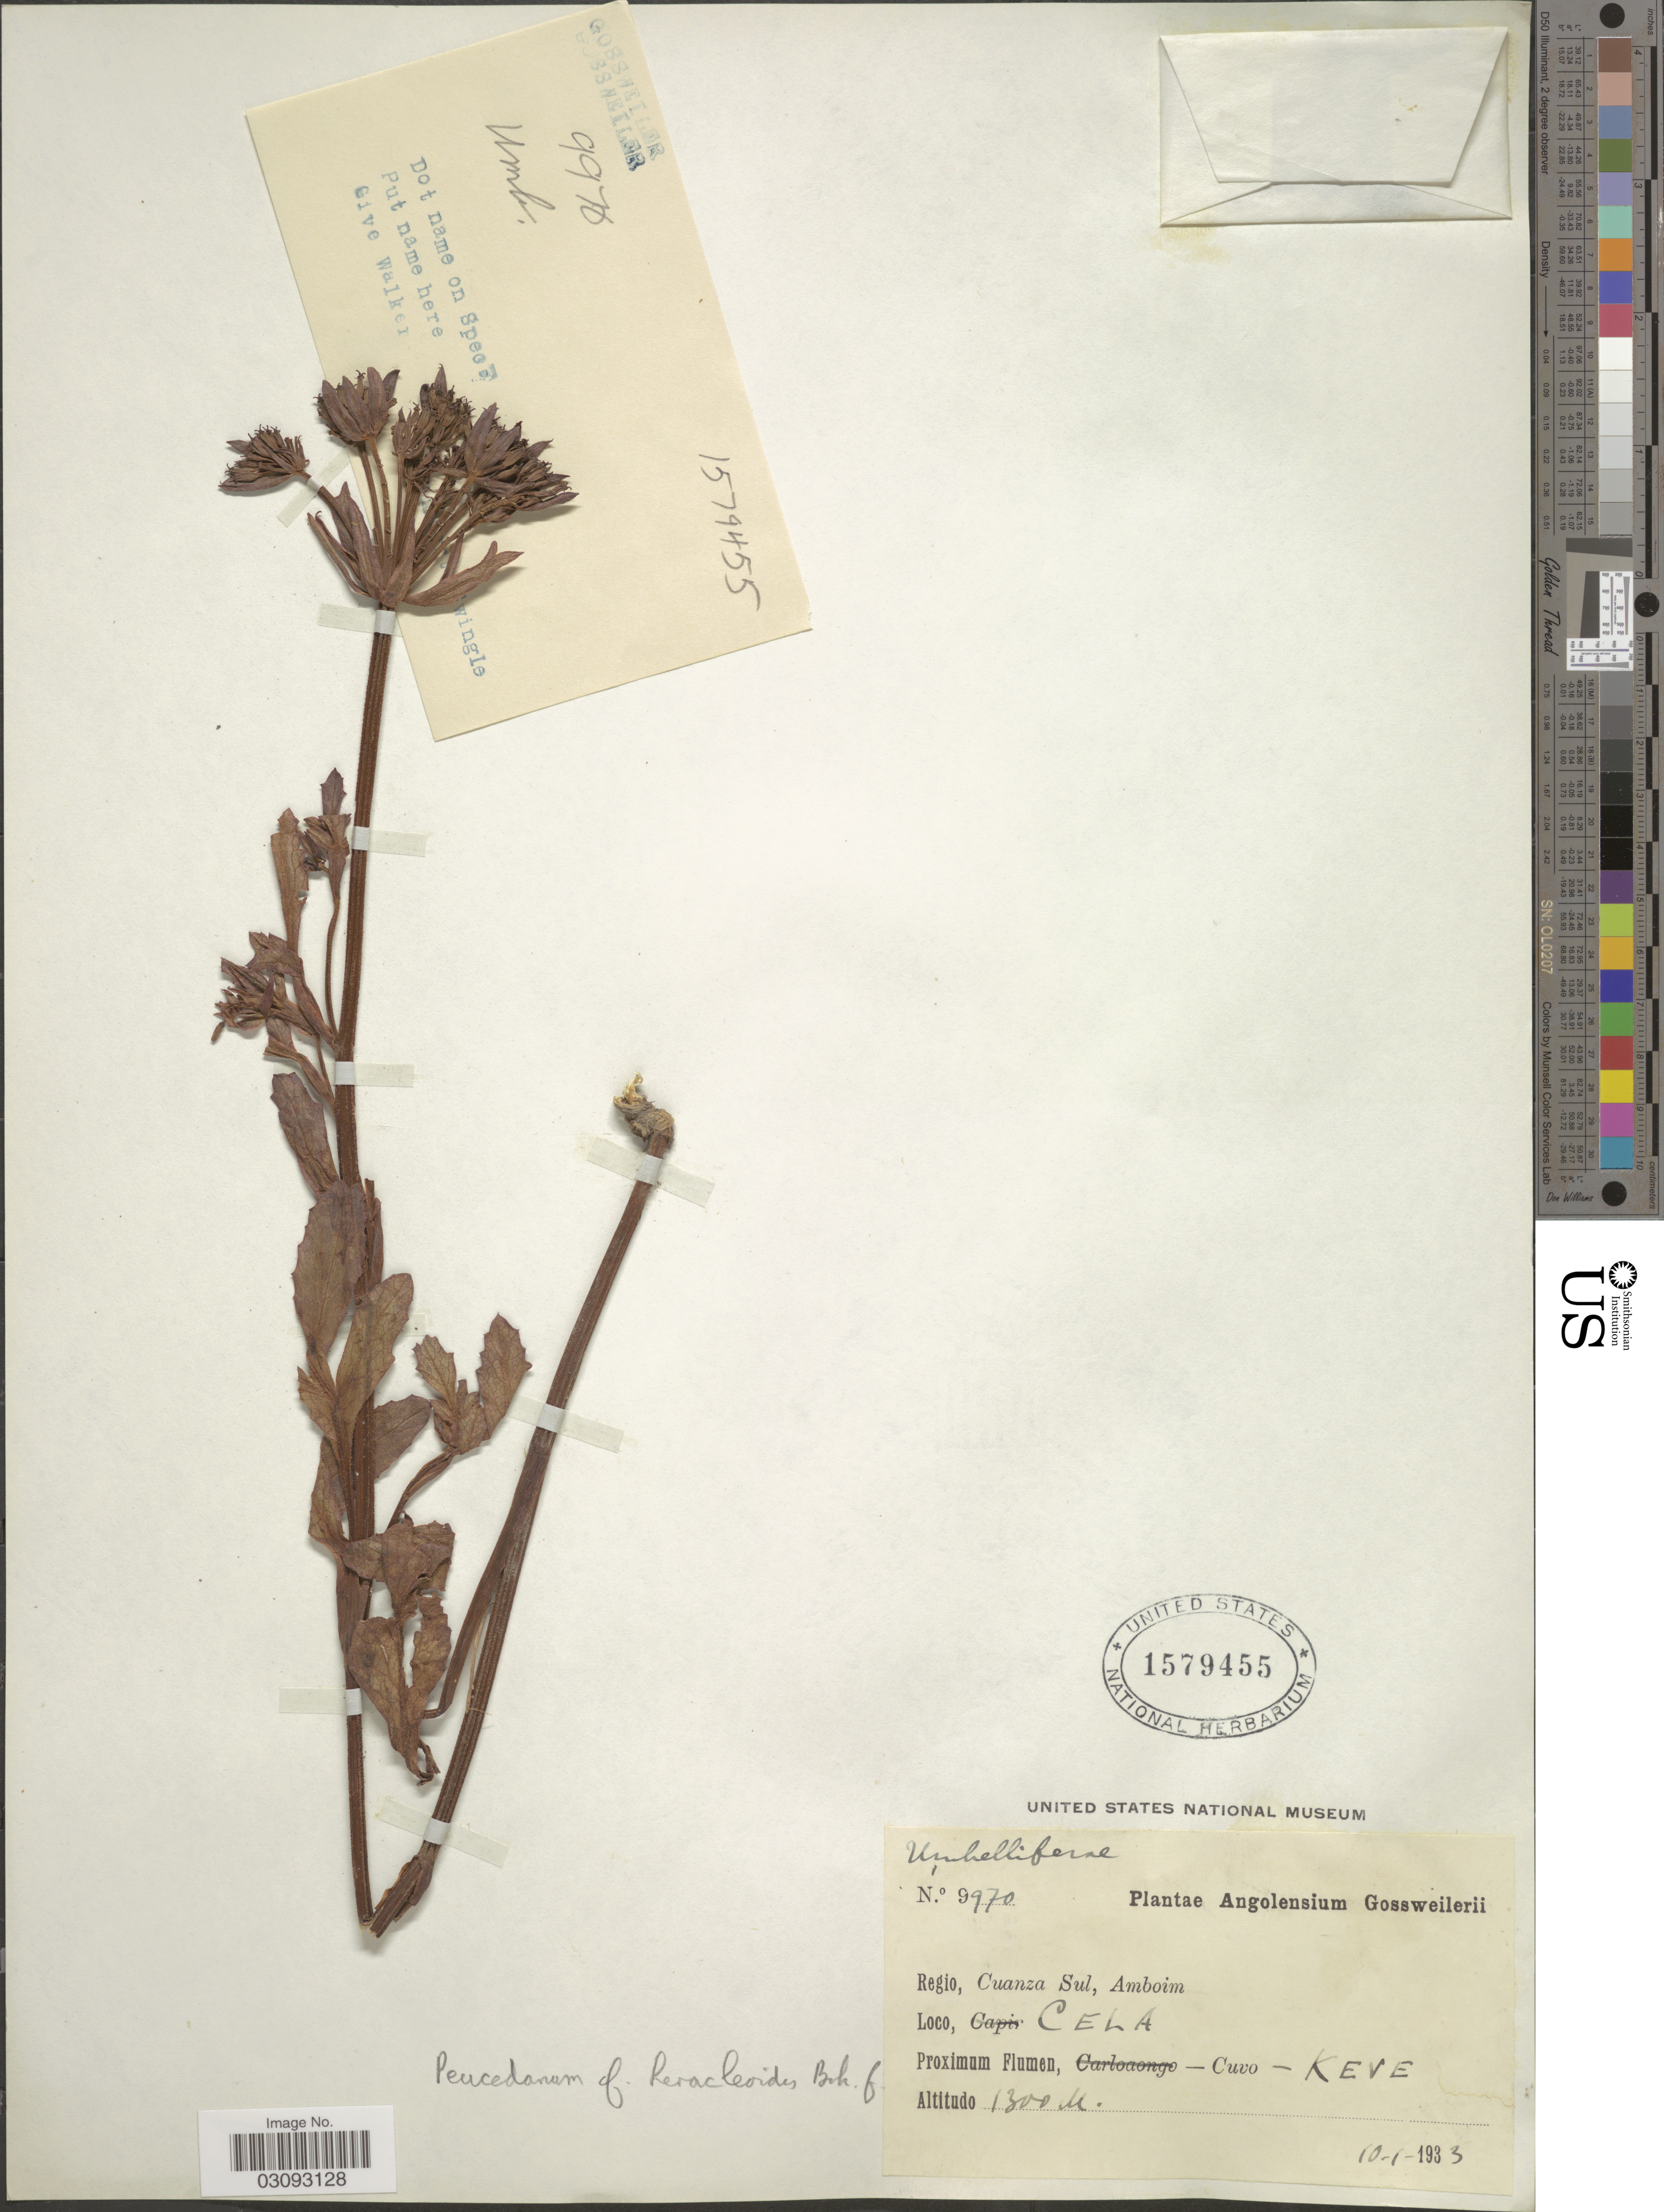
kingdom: Plantae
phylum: Tracheophyta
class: Magnoliopsida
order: Apiales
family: Apiaceae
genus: Peucedanum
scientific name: Peucedanum heracleoides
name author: Baker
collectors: -. Gossweiler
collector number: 9970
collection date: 1933-01-10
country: Angola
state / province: Cuanza Sul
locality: Amboim. Cela. Cuvo-Keve.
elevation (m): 1300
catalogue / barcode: US 1579455